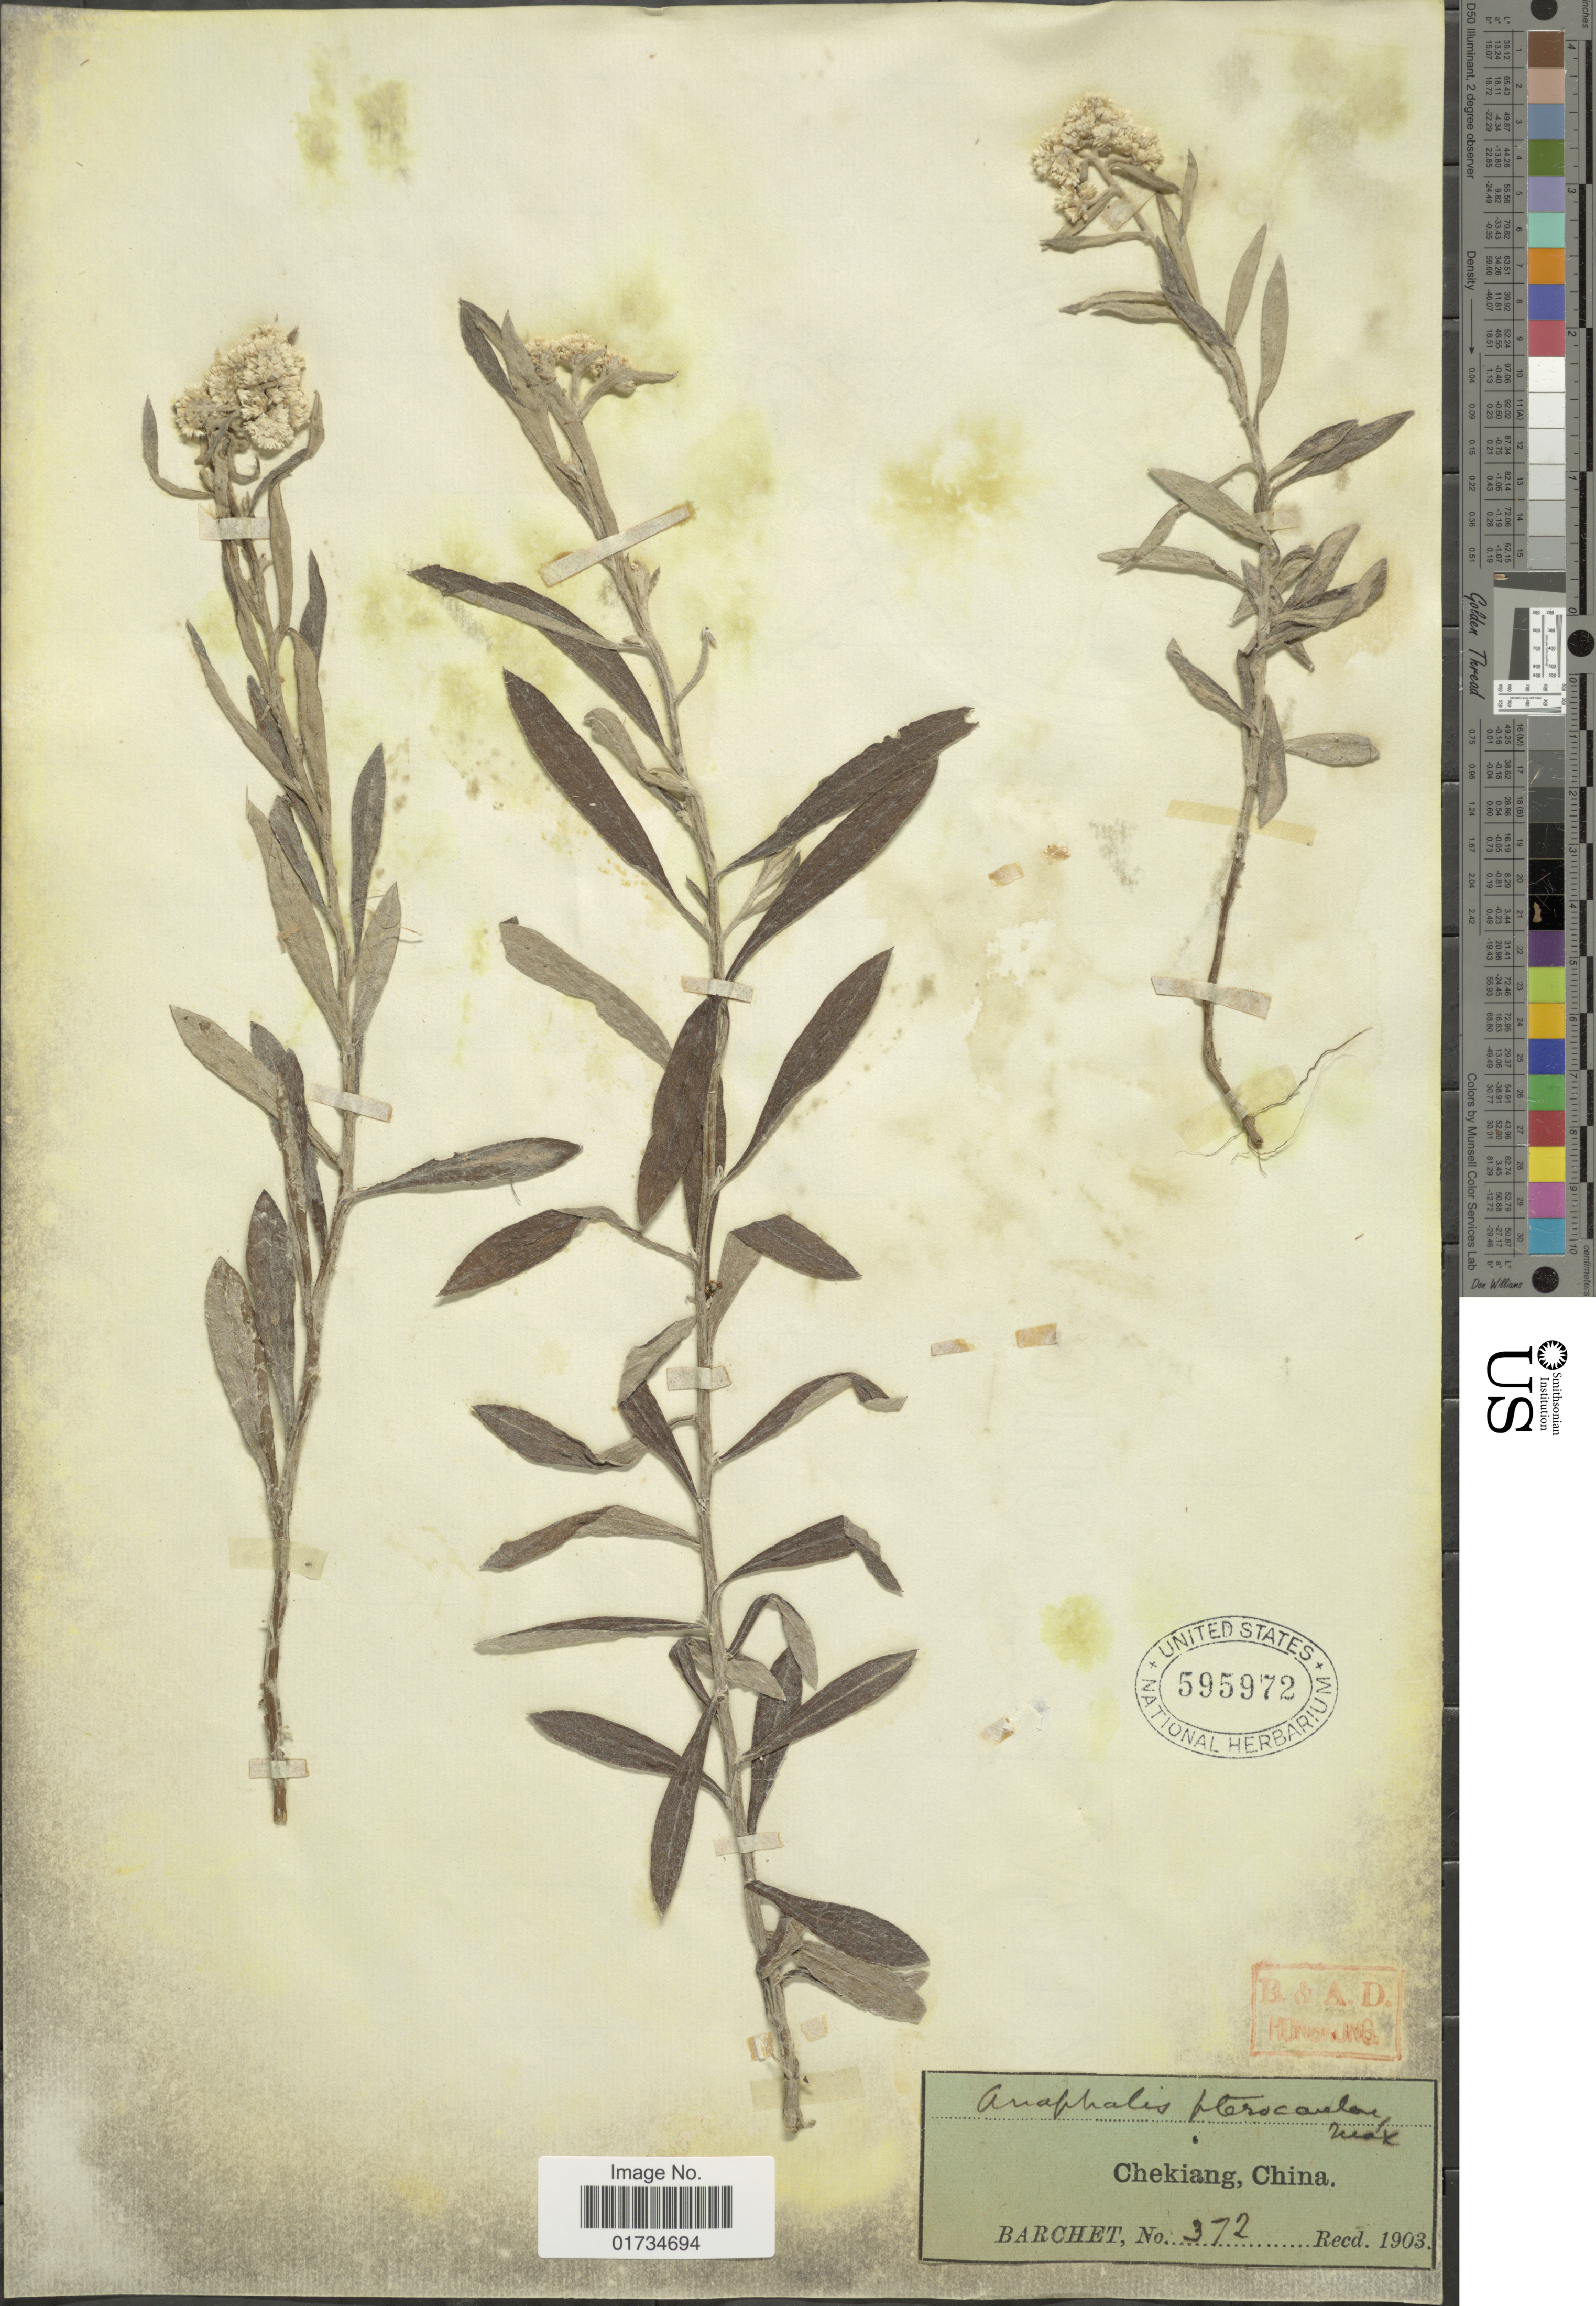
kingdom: Plantae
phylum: Tracheophyta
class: Magnoliopsida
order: Asterales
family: Asteraceae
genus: Anaphalis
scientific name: Anaphalis sinica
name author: Hance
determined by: Chen, Y. S.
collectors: Barchet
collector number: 372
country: China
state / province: Zhejiang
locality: Chekiang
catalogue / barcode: US 59572